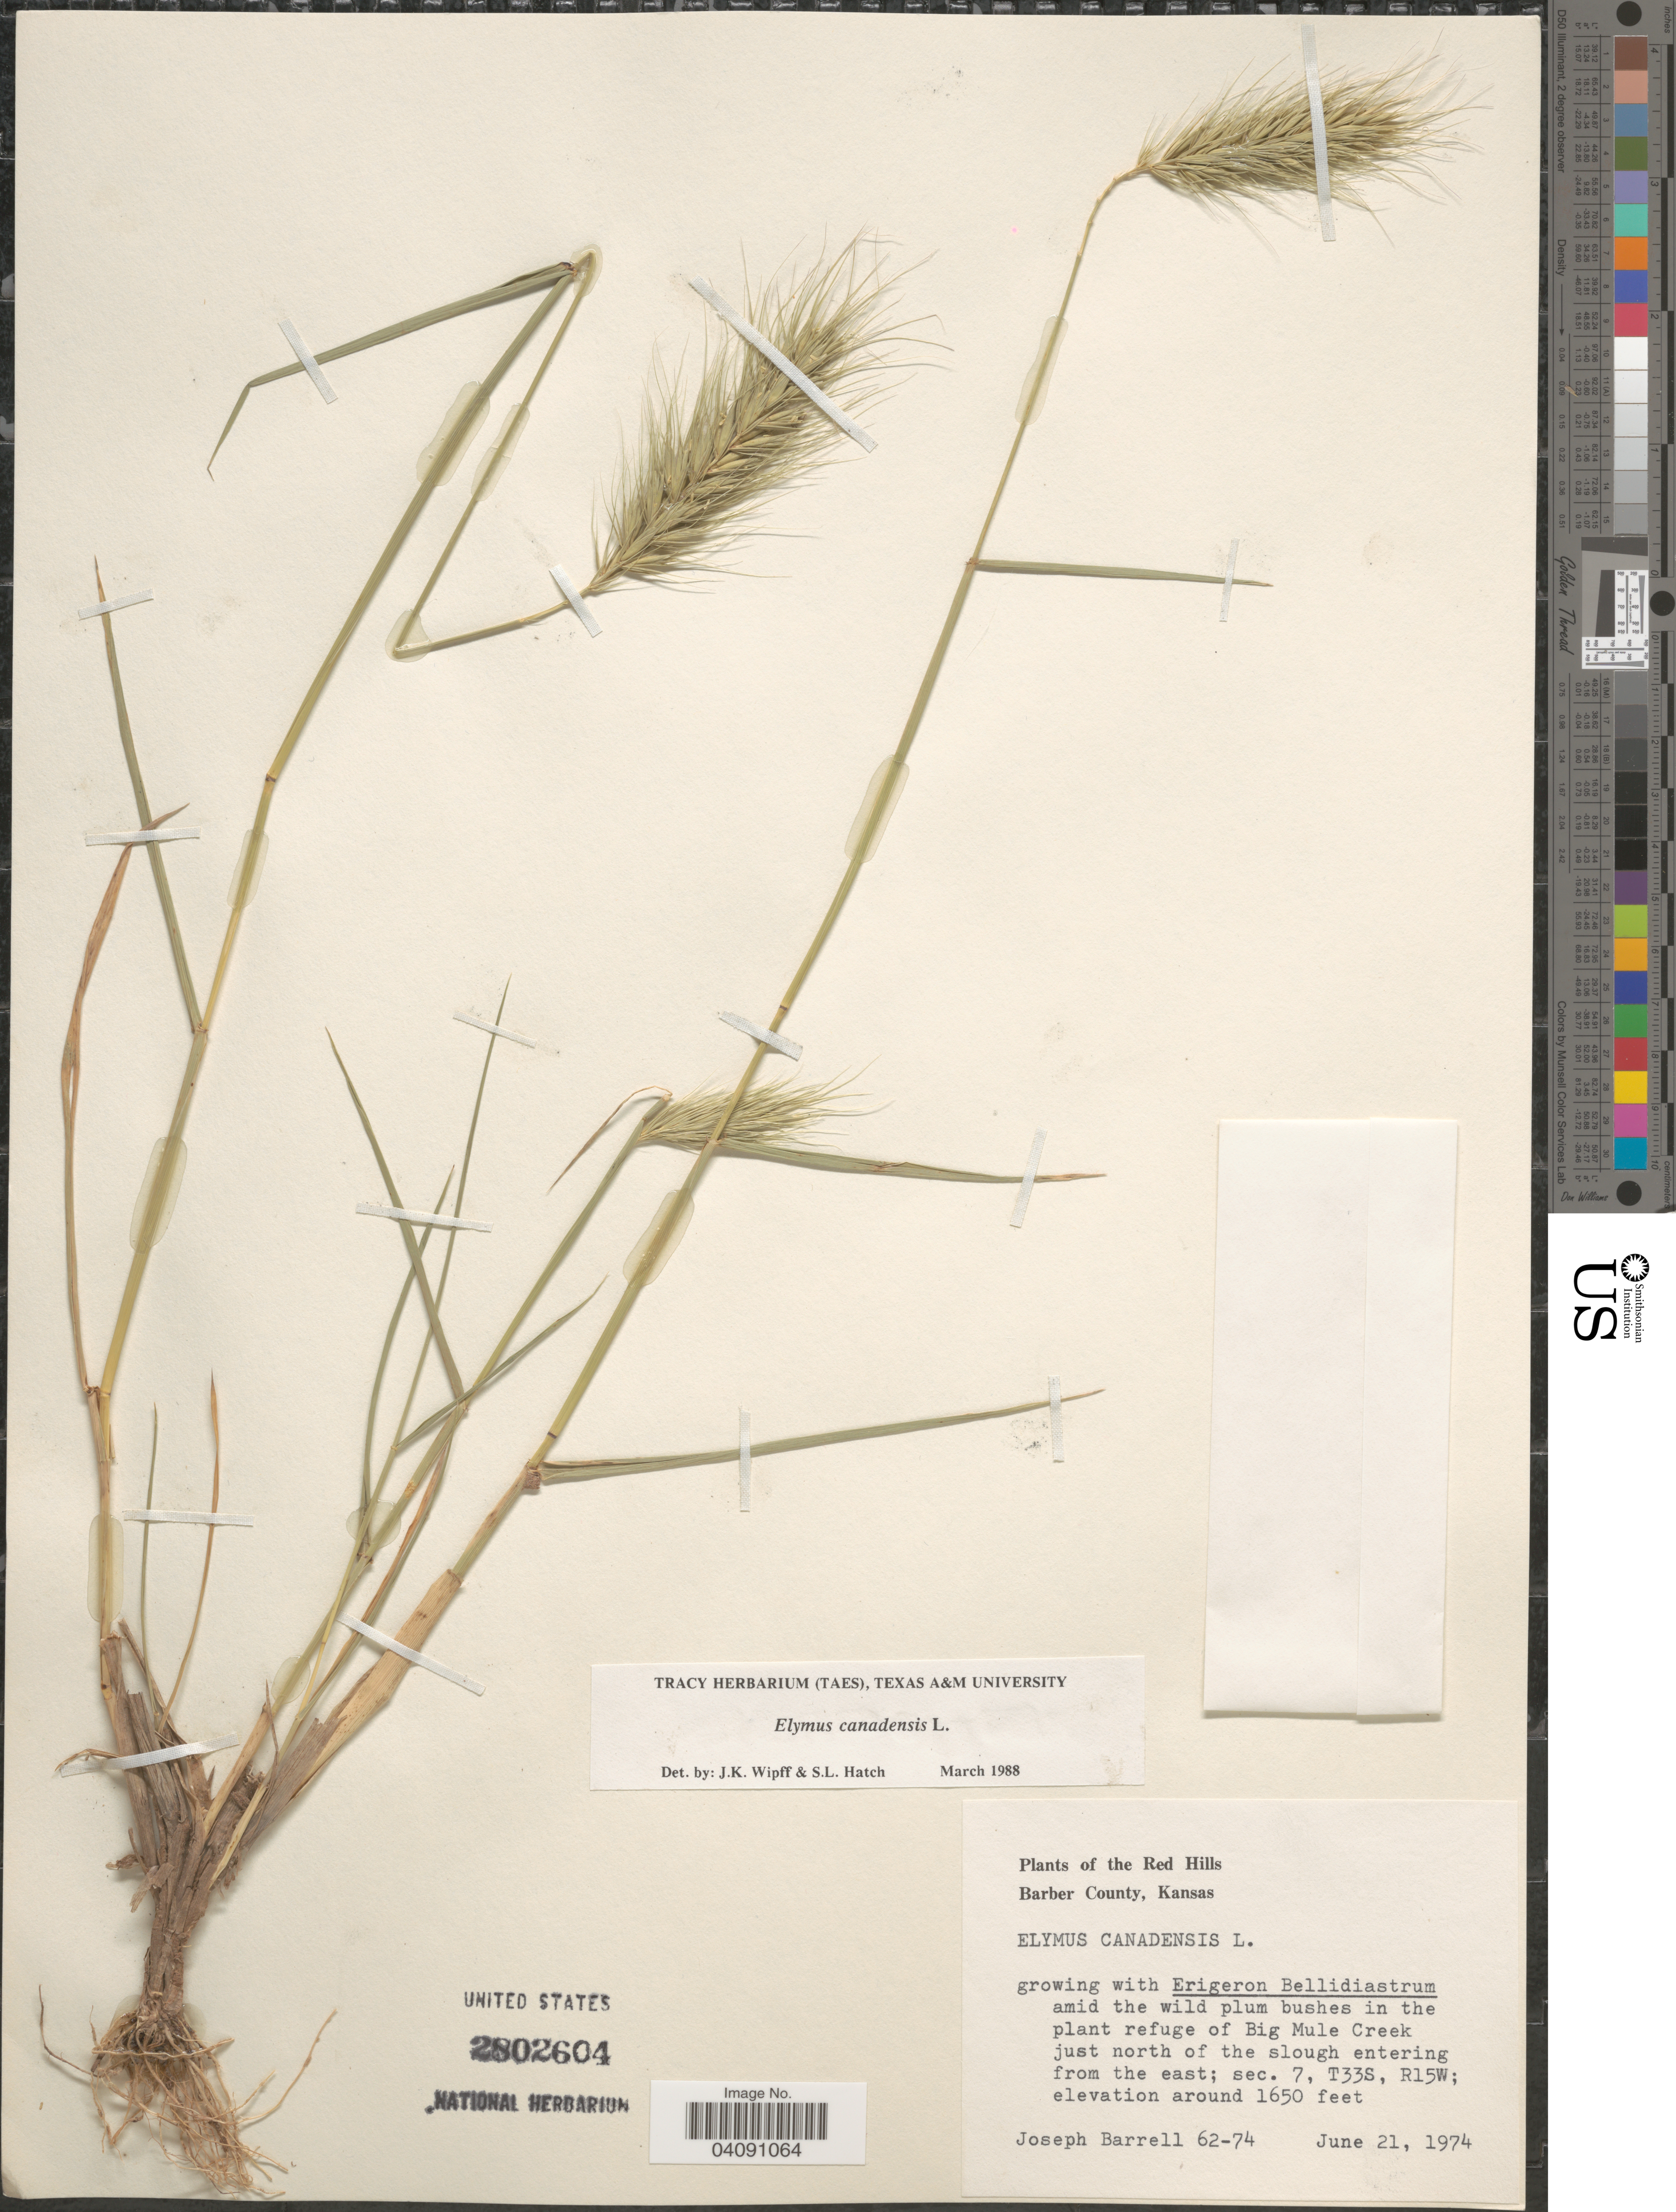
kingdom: Plantae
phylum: Tracheophyta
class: Liliopsida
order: Poales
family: Poaceae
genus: Elymus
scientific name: Elymus canadensis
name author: L.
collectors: J. Barrell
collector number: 62-74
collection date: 1974-06-21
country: United States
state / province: Kansas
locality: Red Hills. Barber County. In the plant refuge of Big Mule Creek just north of the slough entering from the east; sec. 7, T33S, R15W.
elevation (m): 503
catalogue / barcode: US 2802604